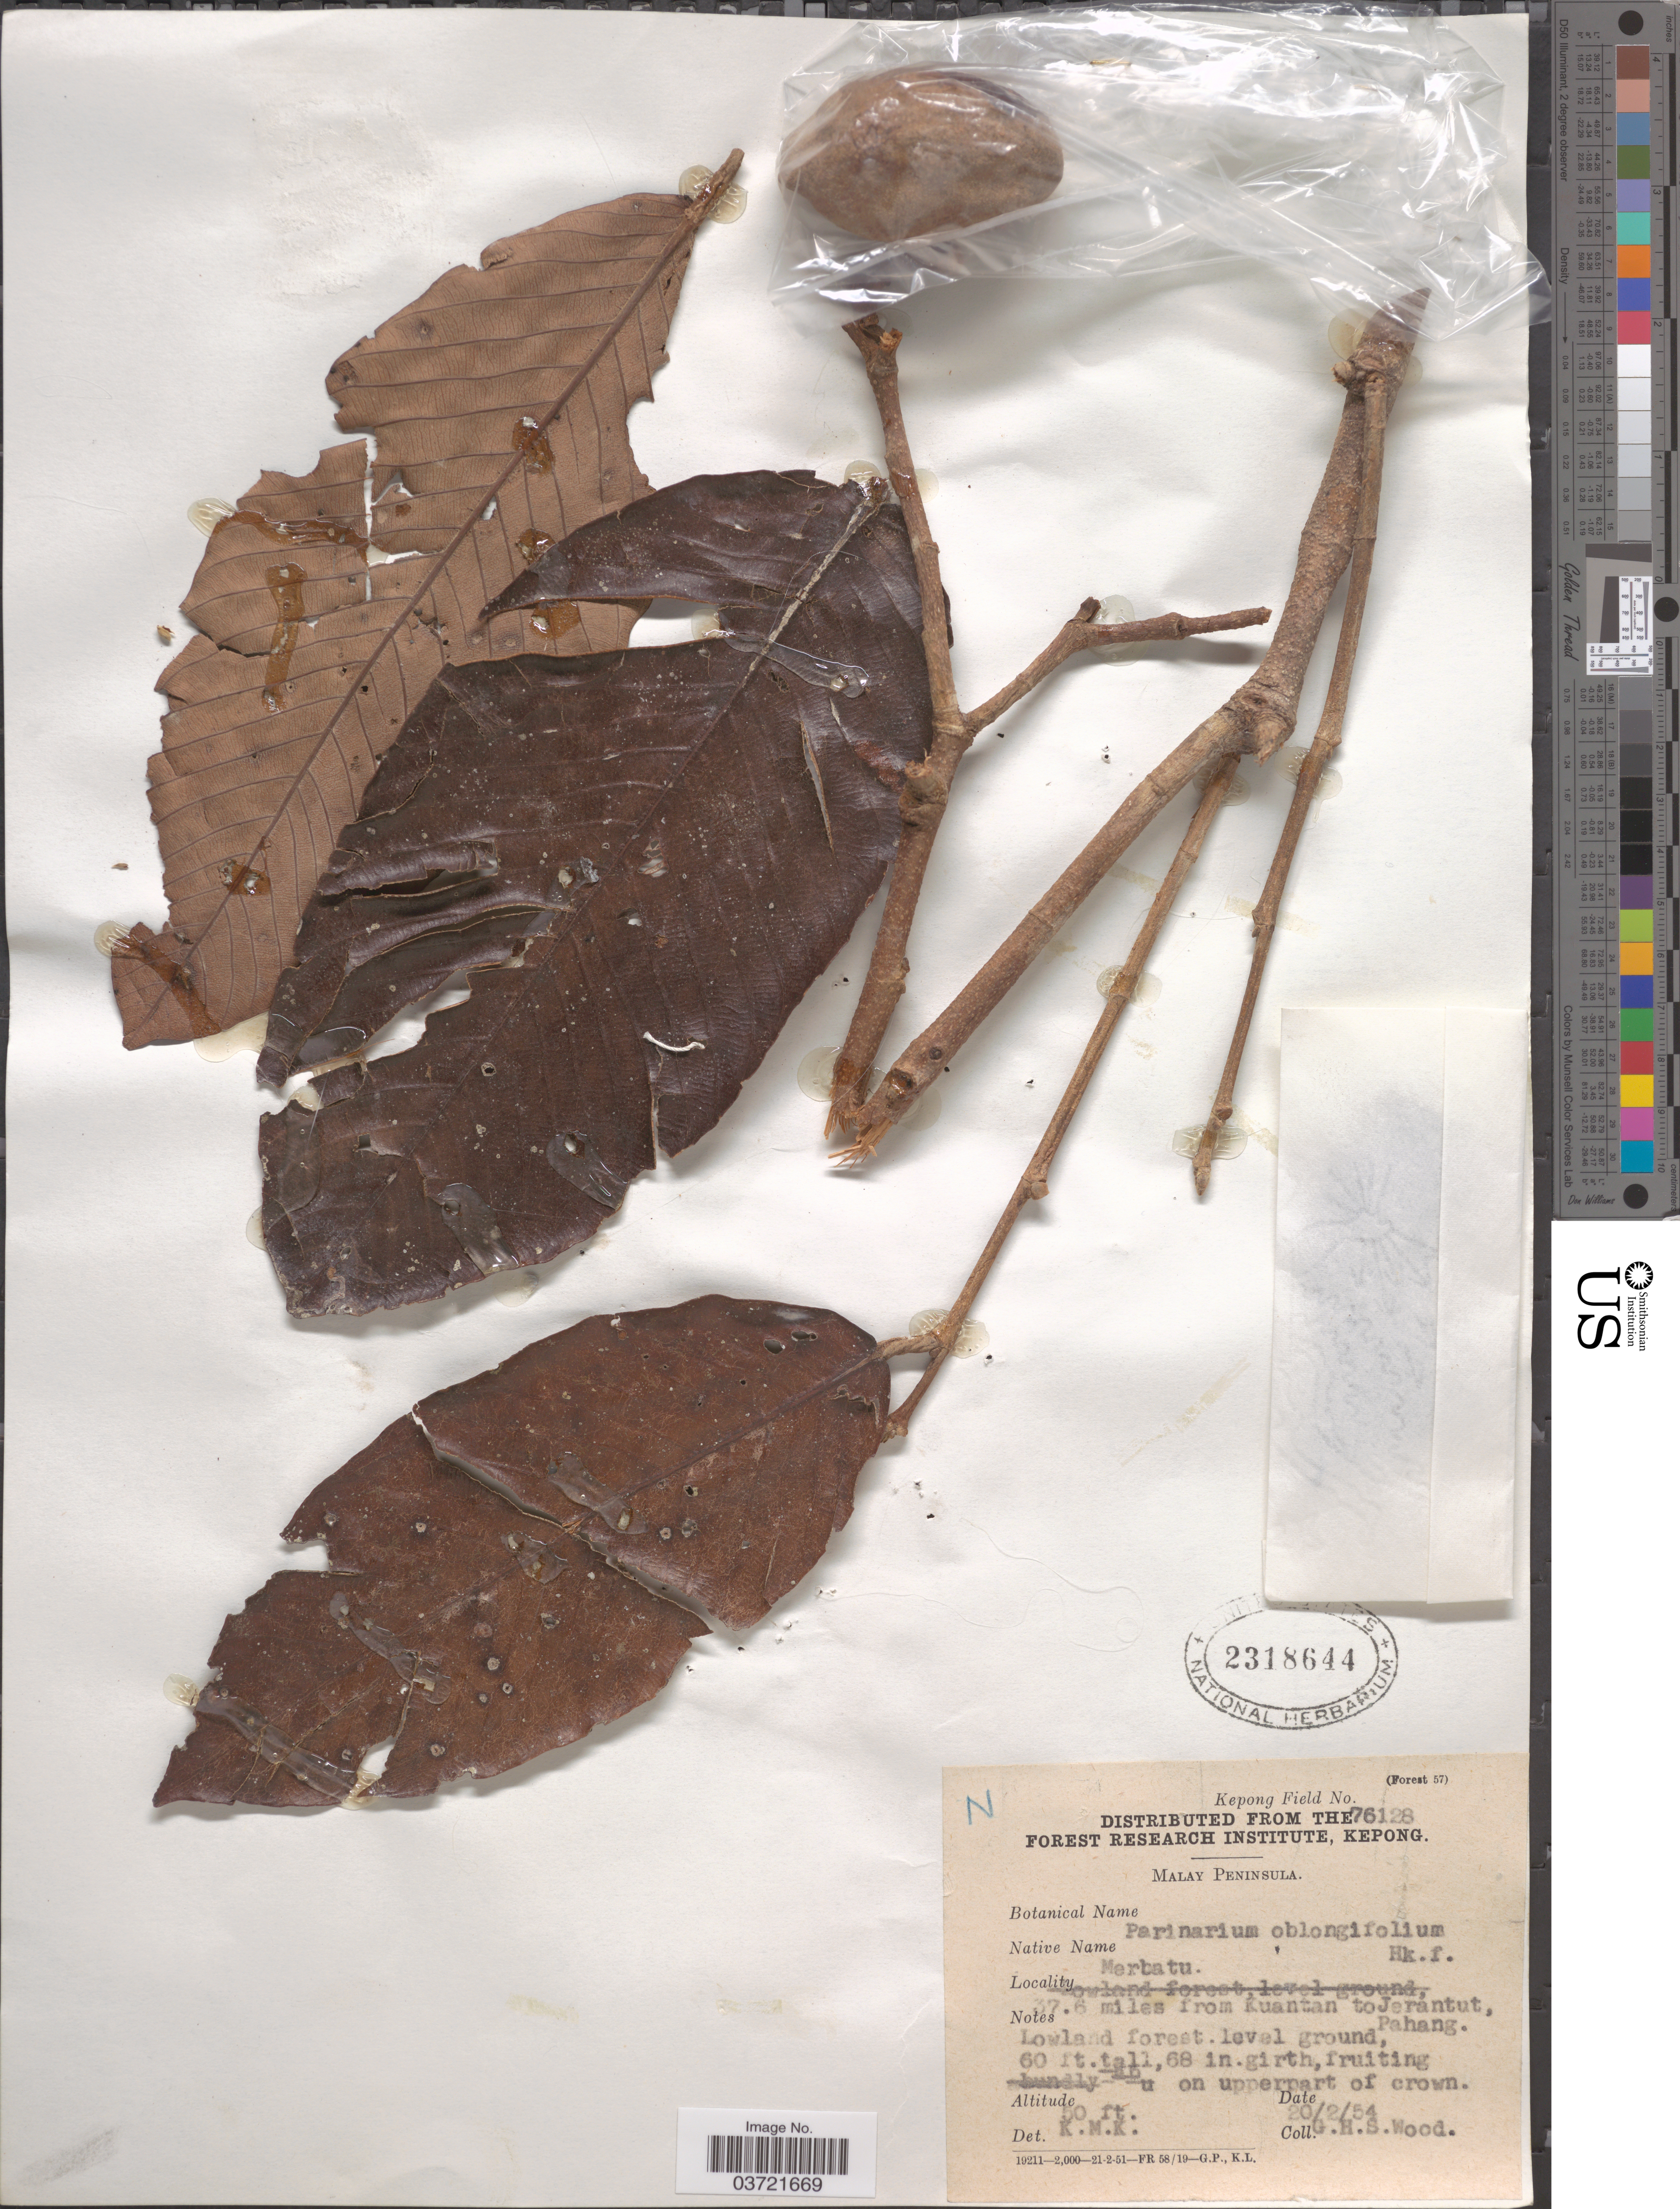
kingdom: Plantae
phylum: Tracheophyta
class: Magnoliopsida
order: Malpighiales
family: Chrysobalanaceae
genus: Parinari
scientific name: Parinari oblongifolia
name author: Hook. f.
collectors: G. Wood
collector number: Kepong Field 76128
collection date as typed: Transcribed d/m/y: 20/2/54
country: Malaysia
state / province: Pahang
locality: Malay Peninsula. Marbatu, 37.6 miles from Kuantan to Jerantut, Pahang.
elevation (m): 15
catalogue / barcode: US 2318644